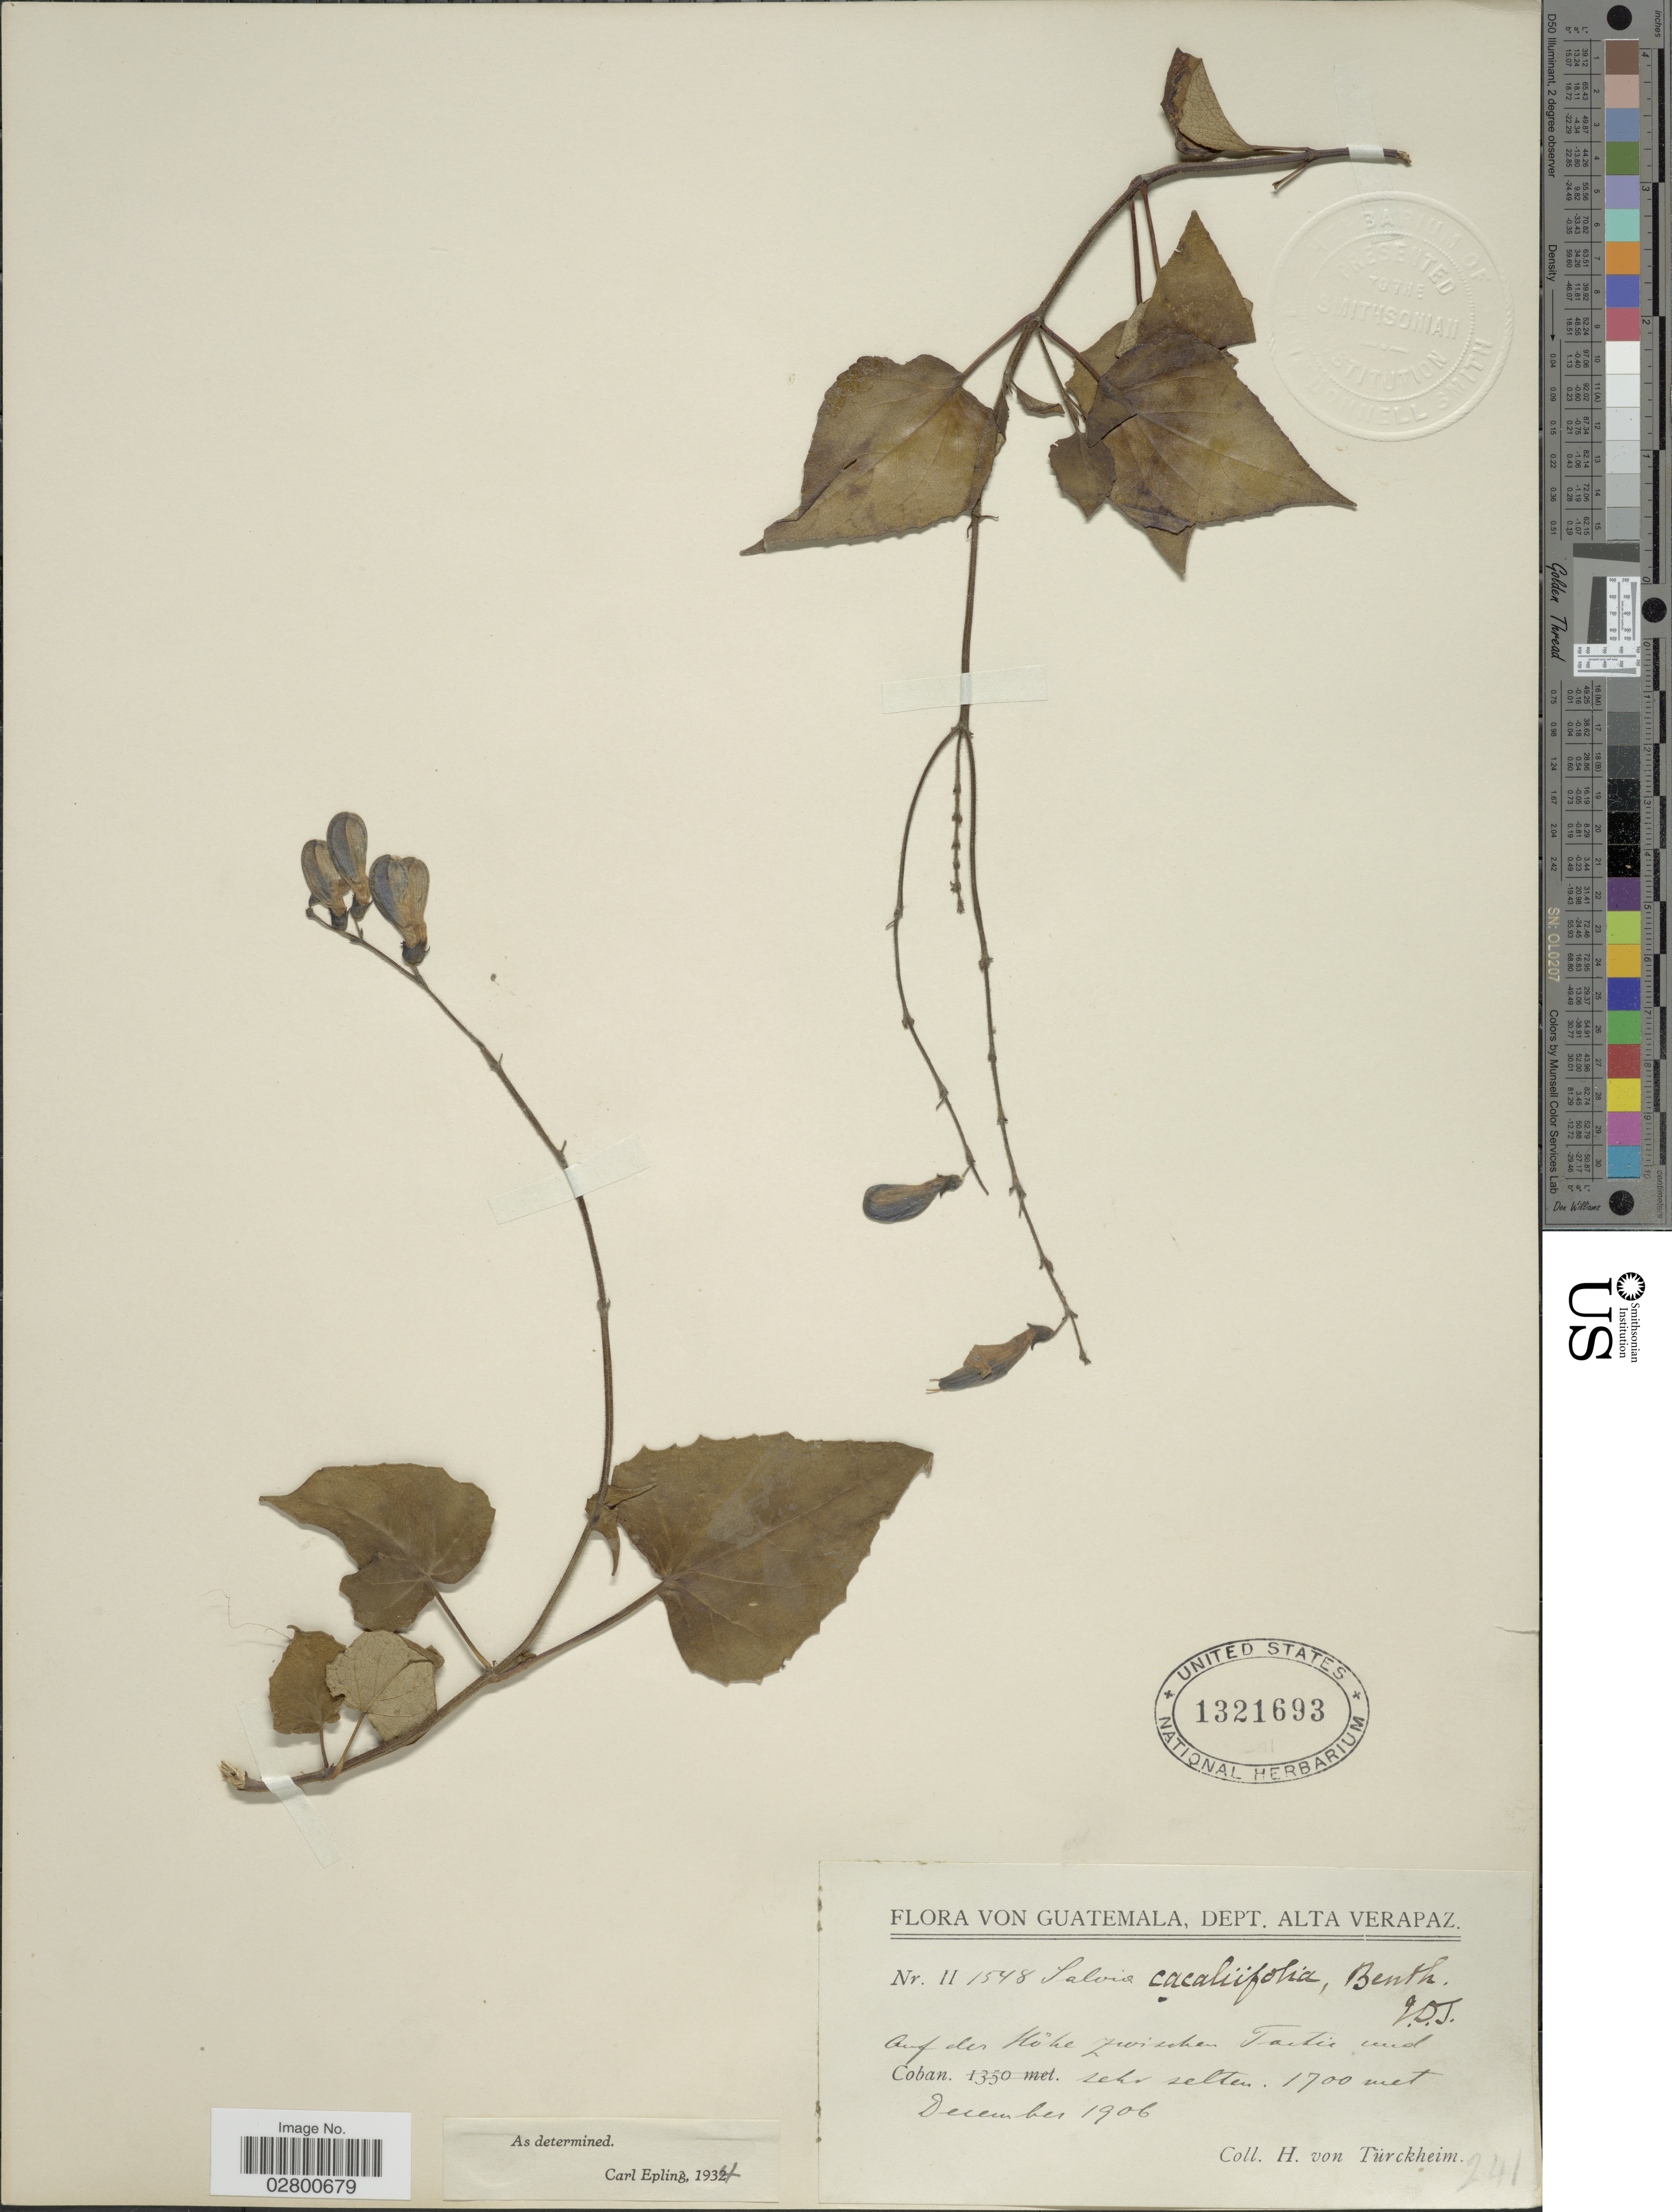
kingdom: Plantae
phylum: Tracheophyta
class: Magnoliopsida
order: Lamiales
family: Lamiaceae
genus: Salvia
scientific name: Salvia cacaliifolia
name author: Benth.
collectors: H. von Türckheim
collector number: II1548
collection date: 1906-12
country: Guatemala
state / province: Alta Verapaz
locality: Dept. Alta Verapaz, auf der Höhe zwischen Tactic und Coban.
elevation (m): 1700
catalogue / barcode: US 1321693